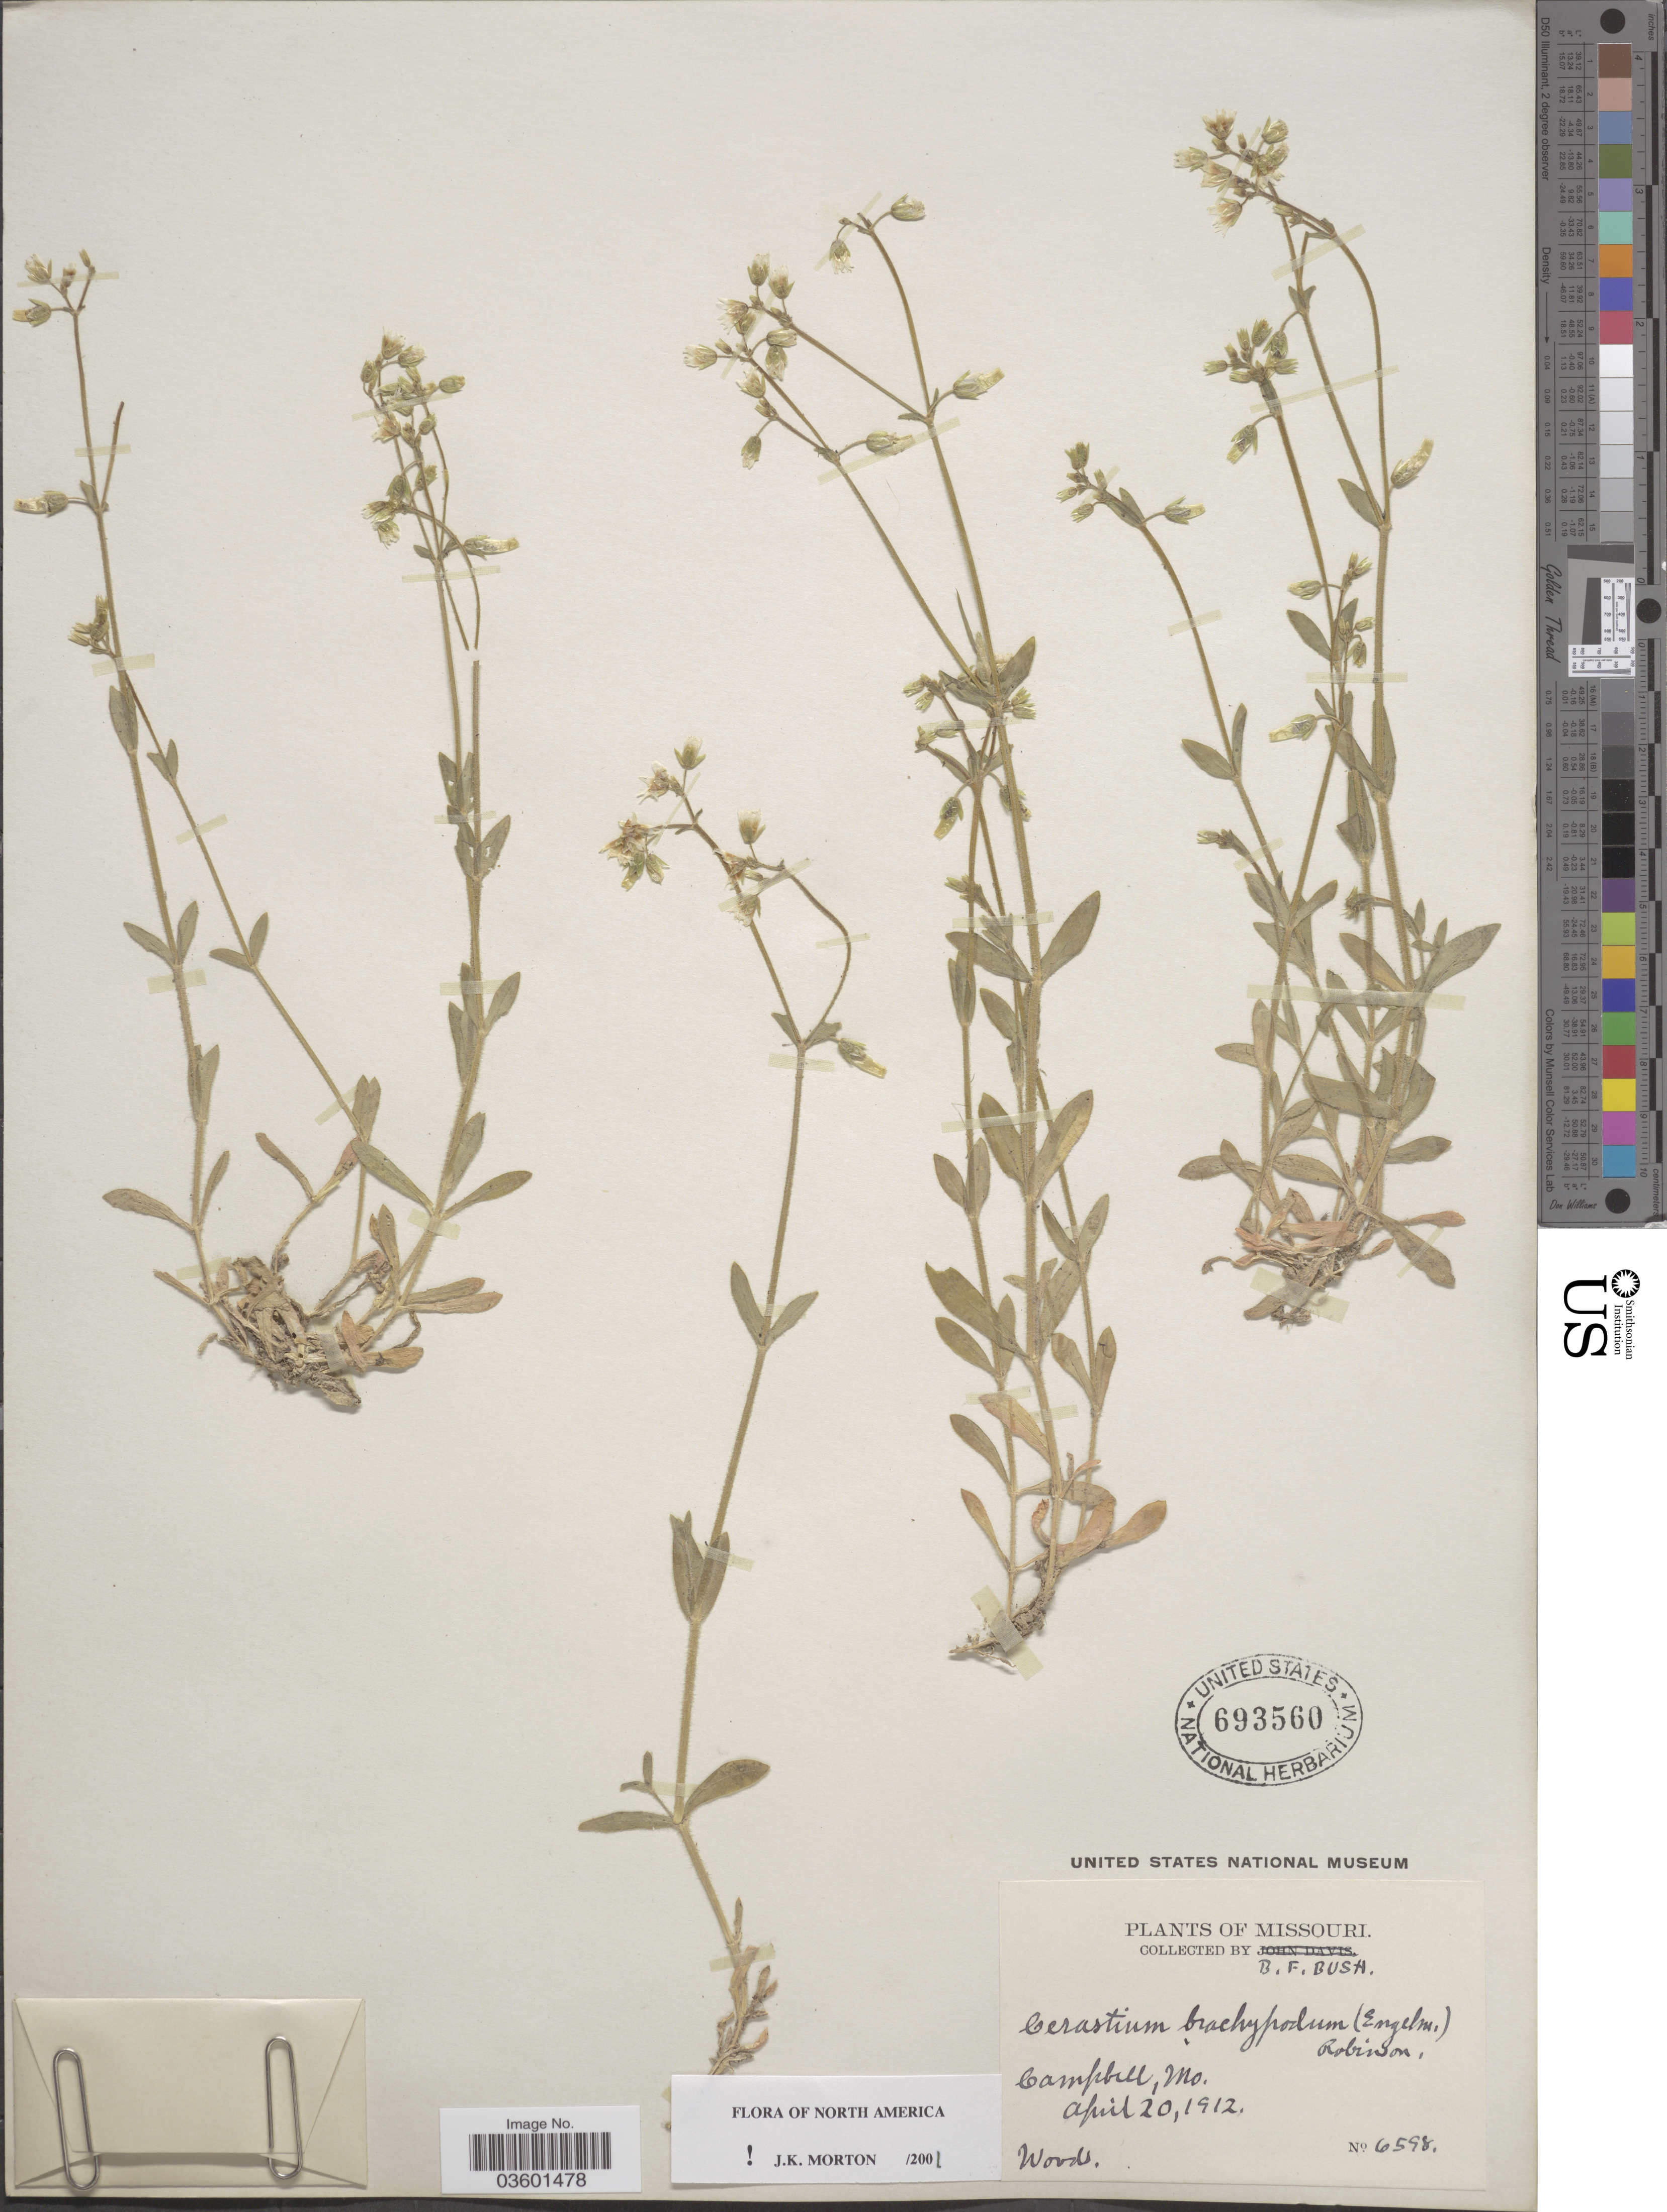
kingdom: Plantae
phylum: Tracheophyta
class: Magnoliopsida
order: Caryophyllales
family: Caryophyllaceae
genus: Cerastium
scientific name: Cerastium brachypodum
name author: (Engelm. ex A. Gray) B.L. Rob.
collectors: B. F. Bush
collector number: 6598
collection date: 1912-04-20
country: United States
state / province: Missouri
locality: Campbell.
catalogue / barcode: US 693560